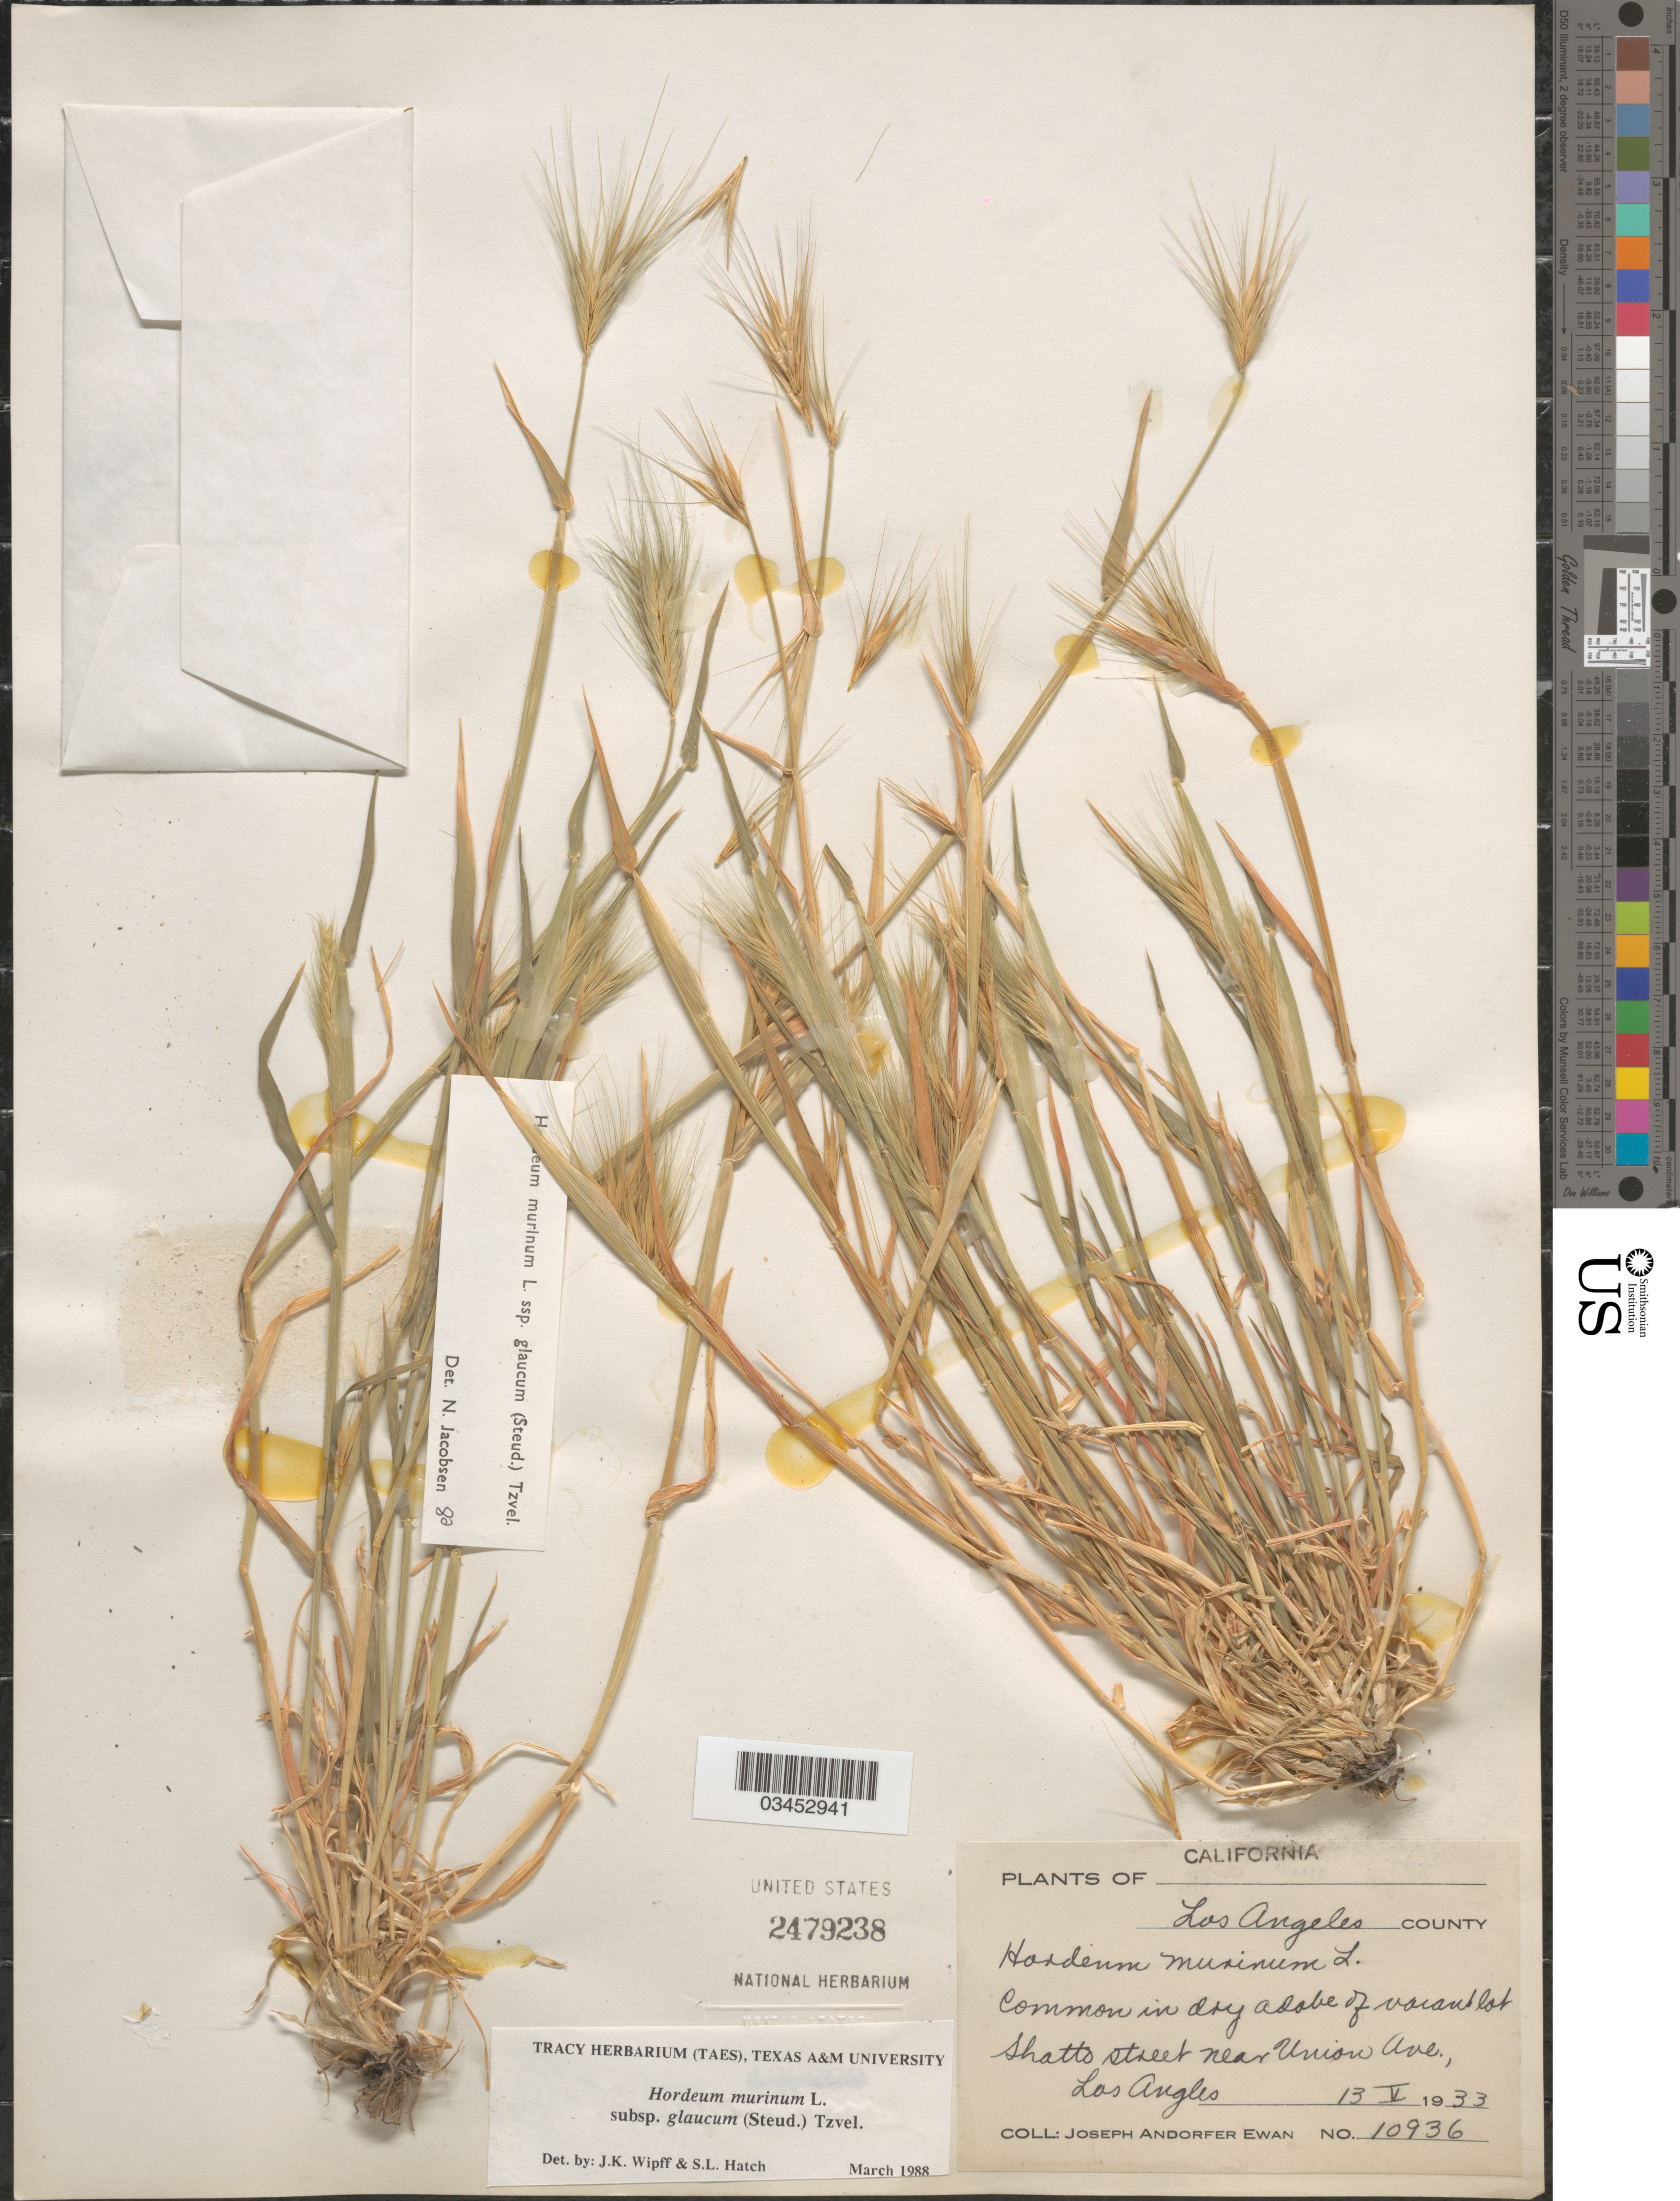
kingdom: Plantae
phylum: Tracheophyta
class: Liliopsida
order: Poales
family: Poaceae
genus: Hordeum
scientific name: Hordeum murinum subsp. glaucum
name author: (Steud.) Tzvelev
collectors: J. A. Ewan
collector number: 10936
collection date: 1933-05-13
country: United States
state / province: California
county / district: Los Angeles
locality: Los Angeles County. Common in dry adobe of vacant lot Shatto Street near Union Ave., Los Angles.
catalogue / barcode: US 2479238